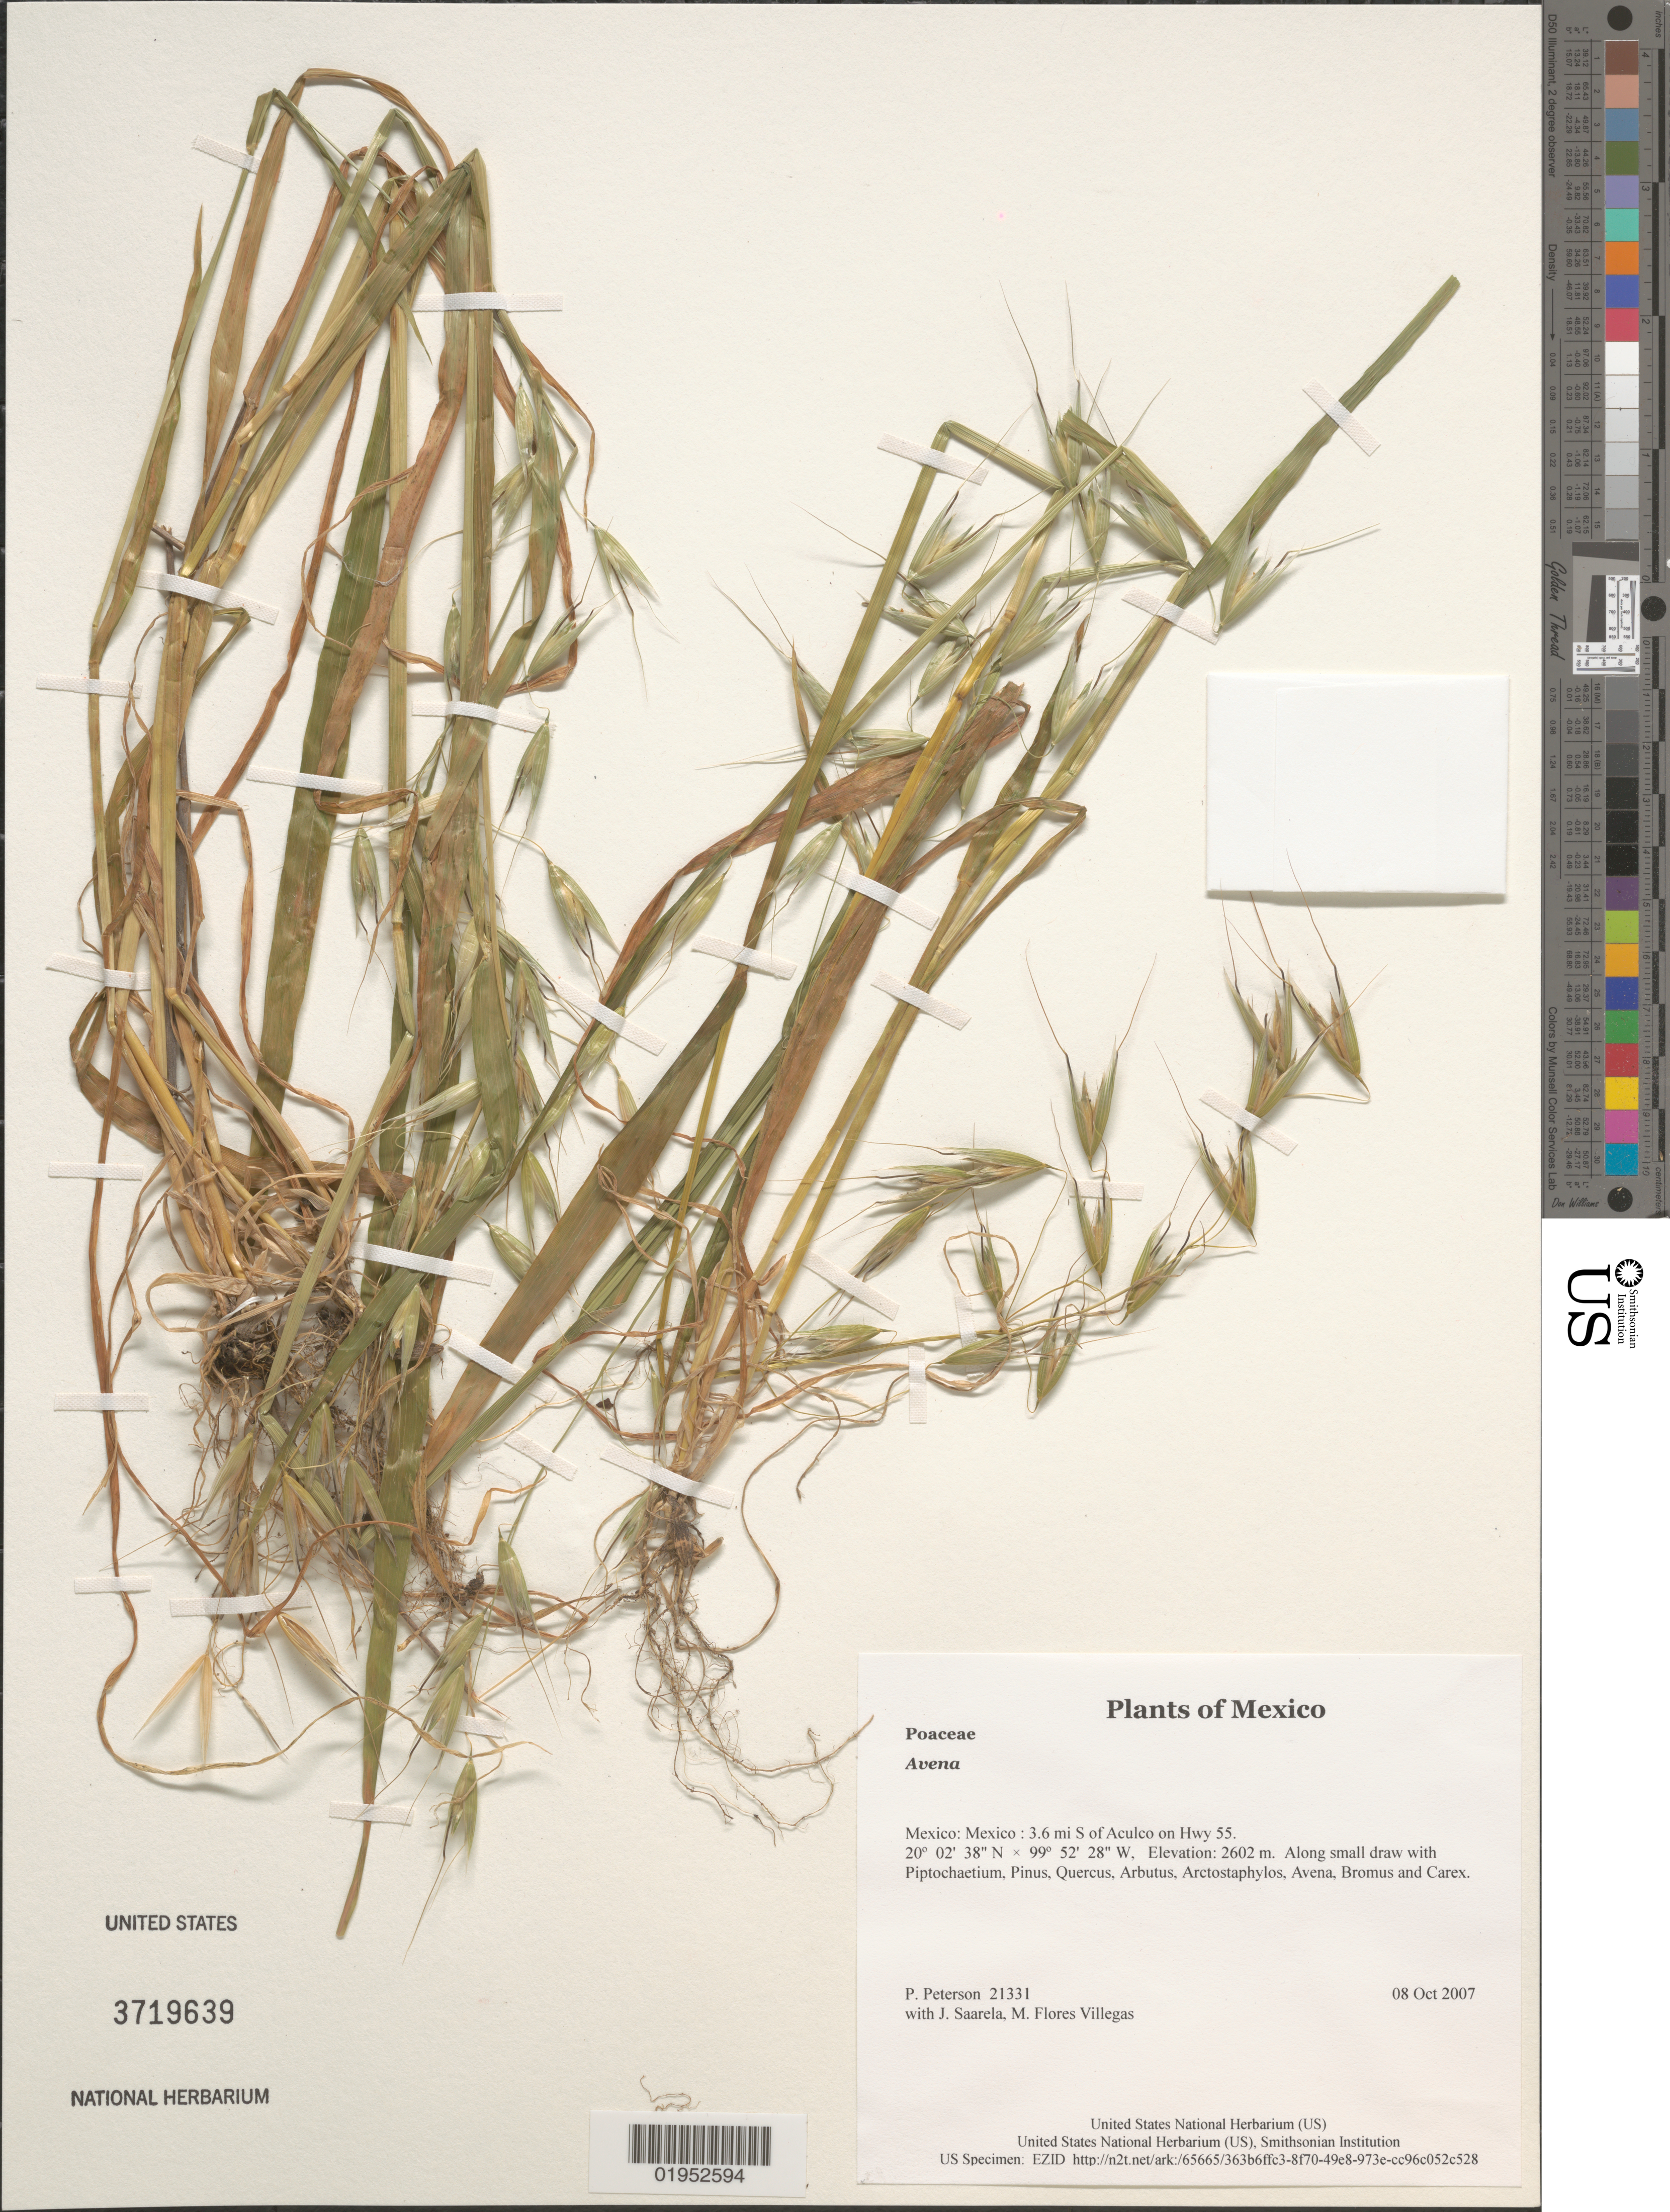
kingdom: Plantae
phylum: Tracheophyta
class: Liliopsida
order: Poales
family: Poaceae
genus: Avena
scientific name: Avena sp.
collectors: P. M. Peterson, J. Saarela & M. Flores Villegas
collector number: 21331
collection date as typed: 08 Oct 2007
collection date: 2007-10-08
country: Mexico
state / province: México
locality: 3.6 mi S of Aculco on Hwy 55.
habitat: Along small draw with Piptochaetium, Pinus, Quercus, Arbutus, Arctostaphylos, Avena, Bromus and Carex.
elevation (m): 2602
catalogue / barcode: US 3719639